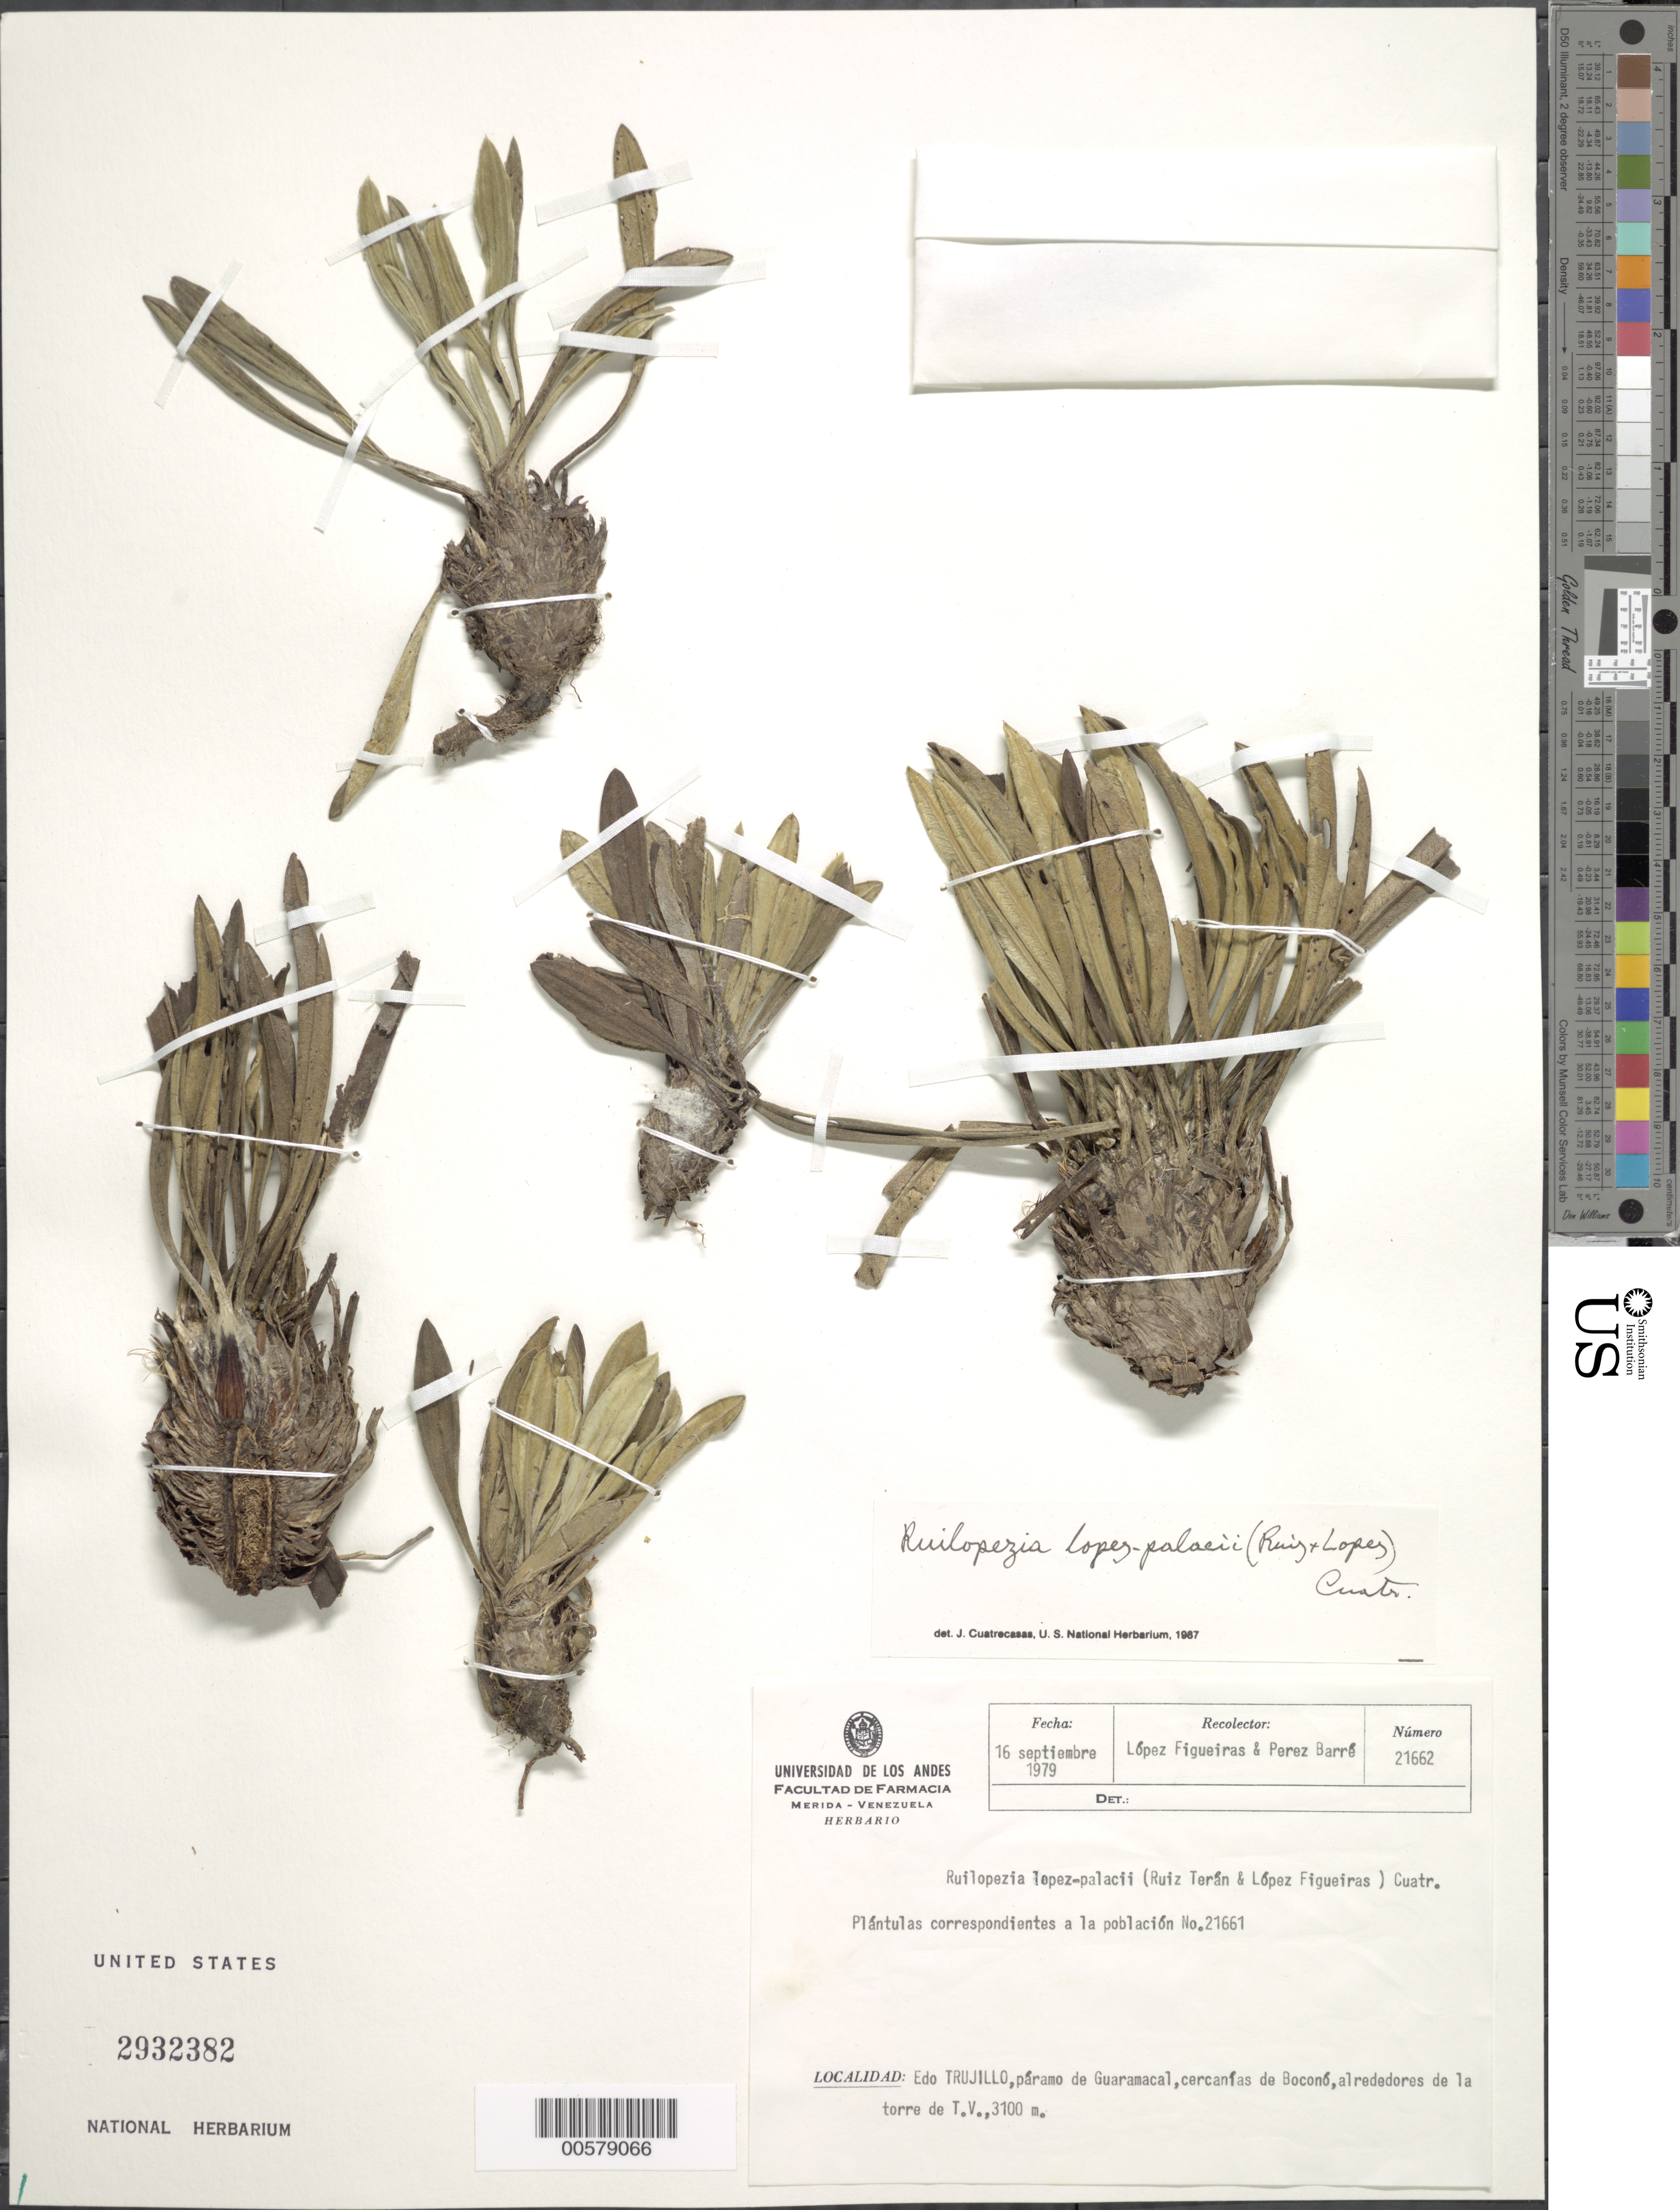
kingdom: Plantae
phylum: Tracheophyta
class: Magnoliopsida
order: Asterales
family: Asteraceae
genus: Ruilopezia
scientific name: Ruilopezia lopez-palacii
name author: (Ruíz-Terán & López Fig.) Cuatrec.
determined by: Cuatrecasas, J.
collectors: M. López Figueiras & F. Perez Barré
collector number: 21662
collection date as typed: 16 Sep 1979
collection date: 1979-09-16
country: Venezuela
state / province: Trujillo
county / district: Boconó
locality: Paramo de Guaramacal, cercanías de Boconó, alrededores de la torre de T.V.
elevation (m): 3100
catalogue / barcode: US 2932382